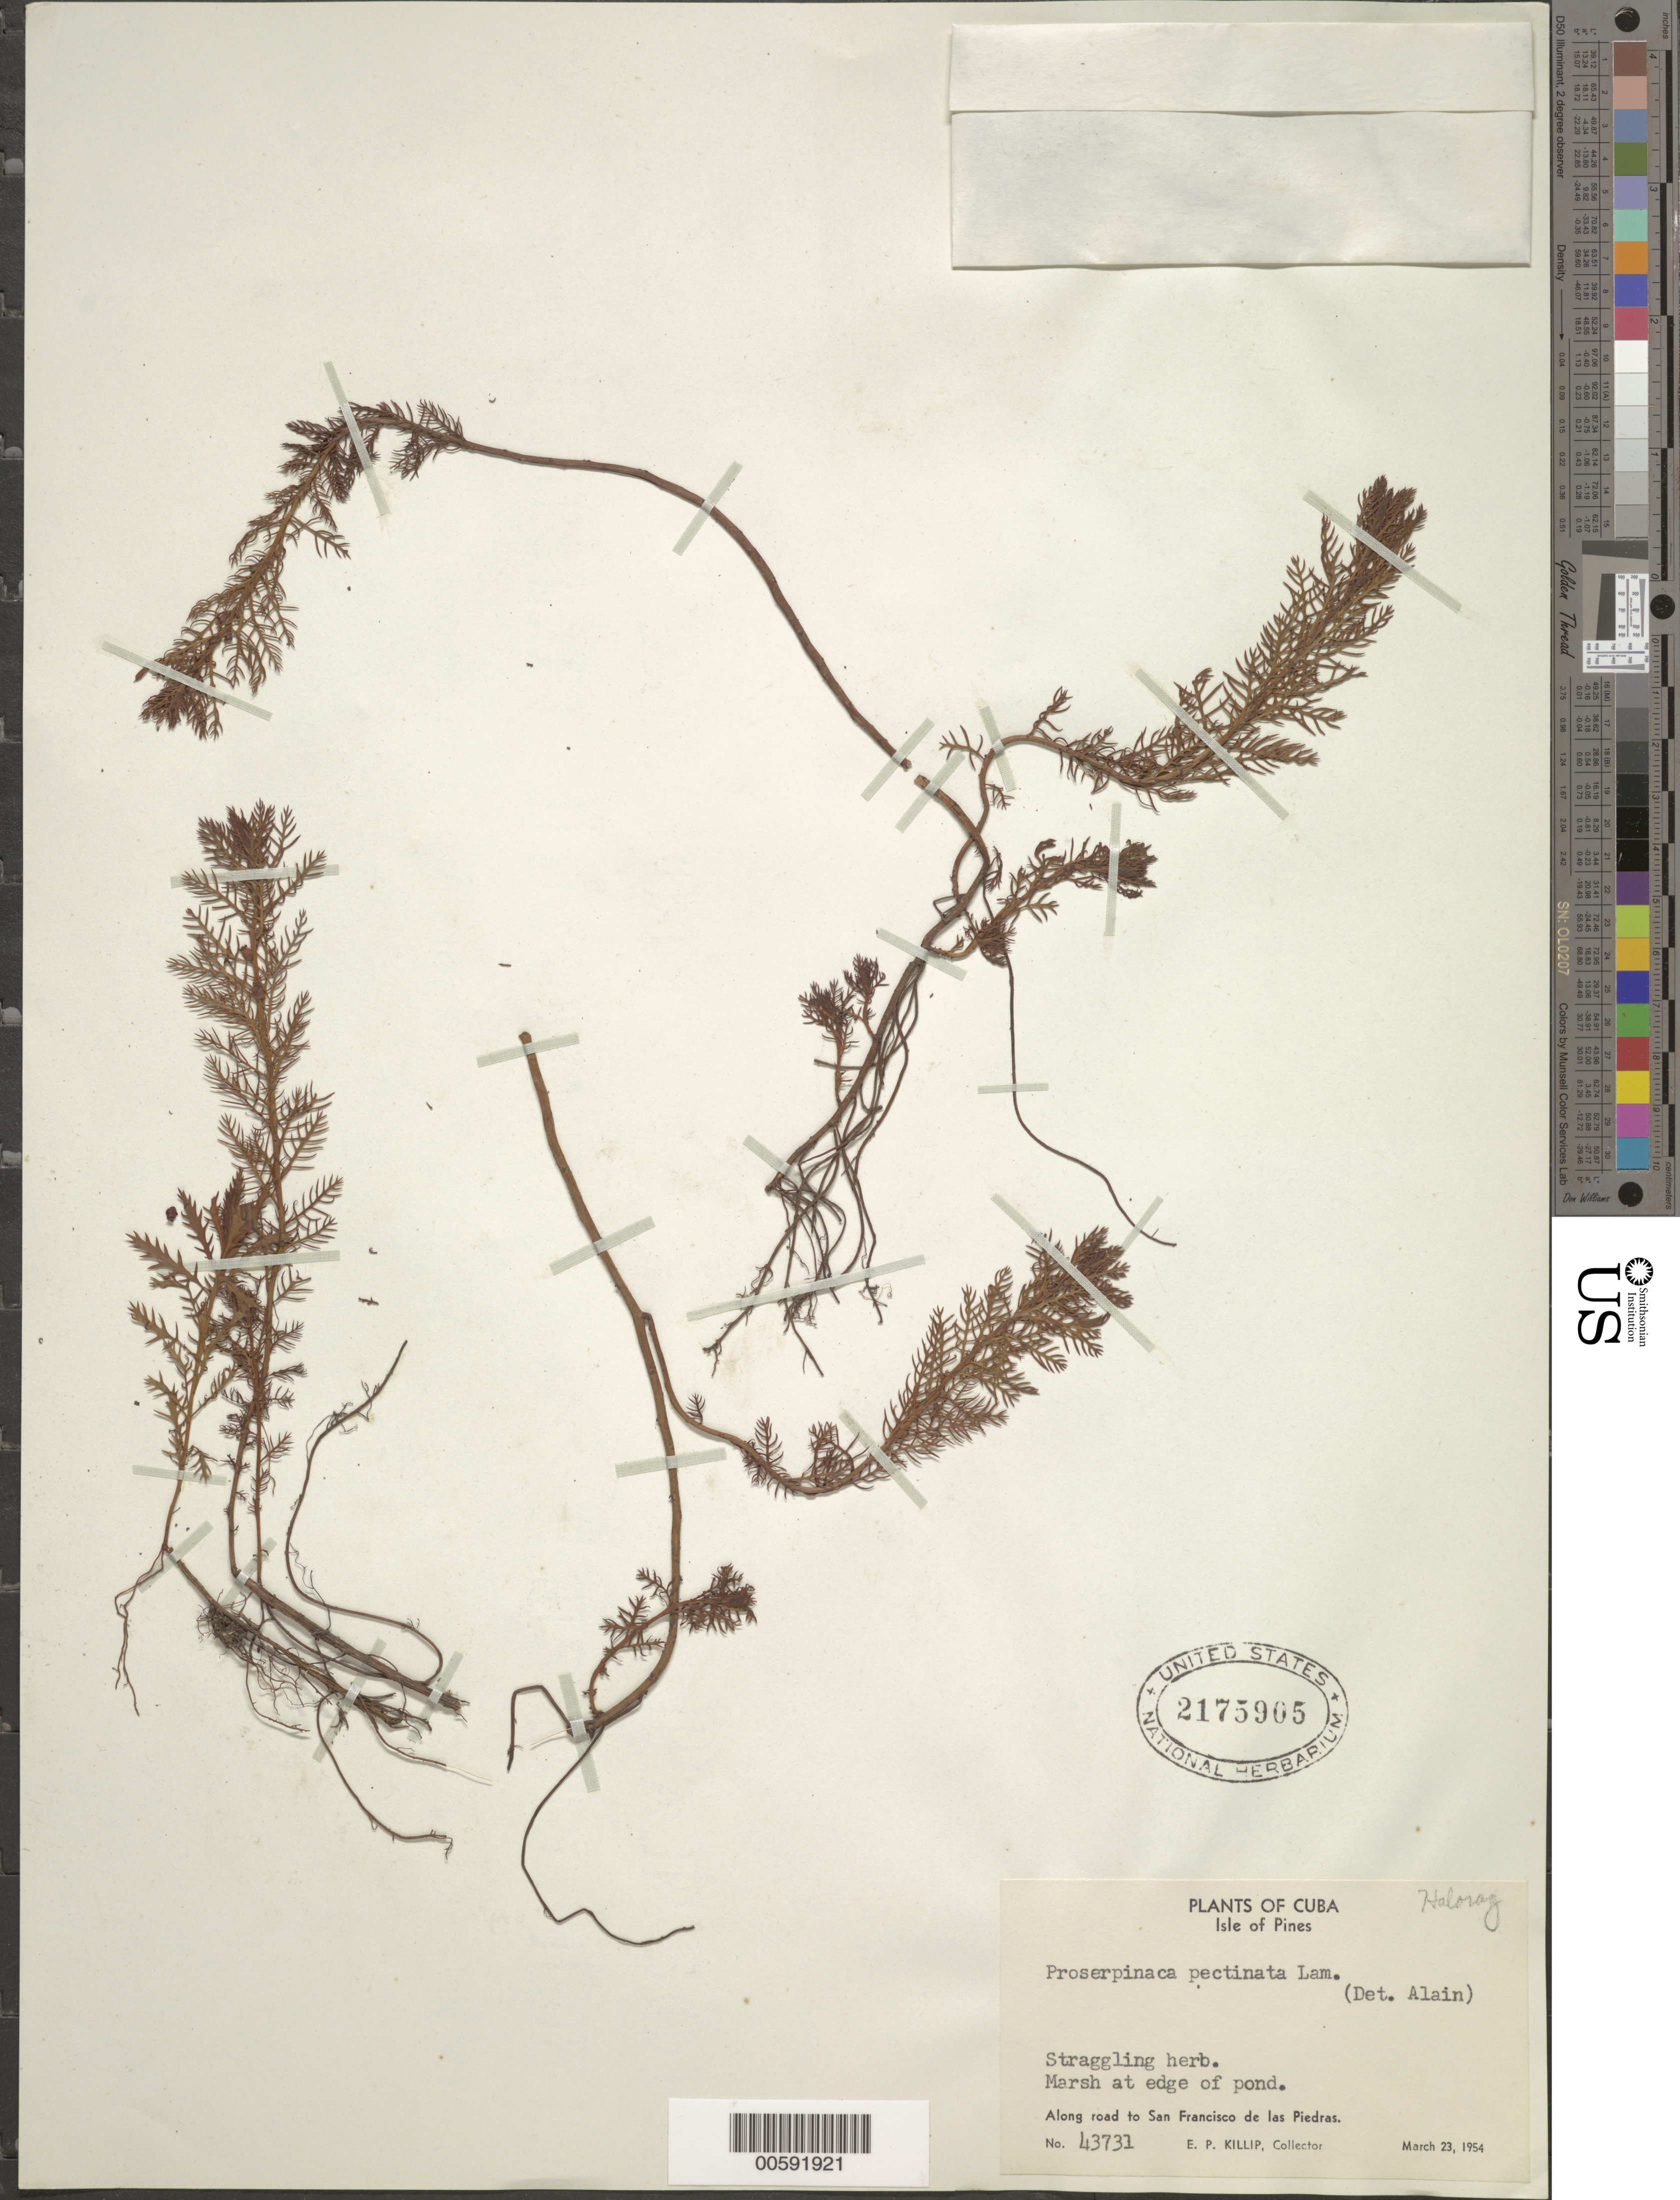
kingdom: Plantae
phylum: Tracheophyta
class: Magnoliopsida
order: Saxifragales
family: Haloragaceae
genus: Proserpinaca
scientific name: Proserpinaca pectinata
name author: Lam.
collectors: E. P. Killip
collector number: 43731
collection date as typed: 23 Mar 1954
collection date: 1954-03-23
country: Cuba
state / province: Isla de La Juventud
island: Isla de La Juventud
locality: Road to San Francisco de las Piedras. (Province originally recorded as Isla de Pinos.)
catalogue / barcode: US 2175905